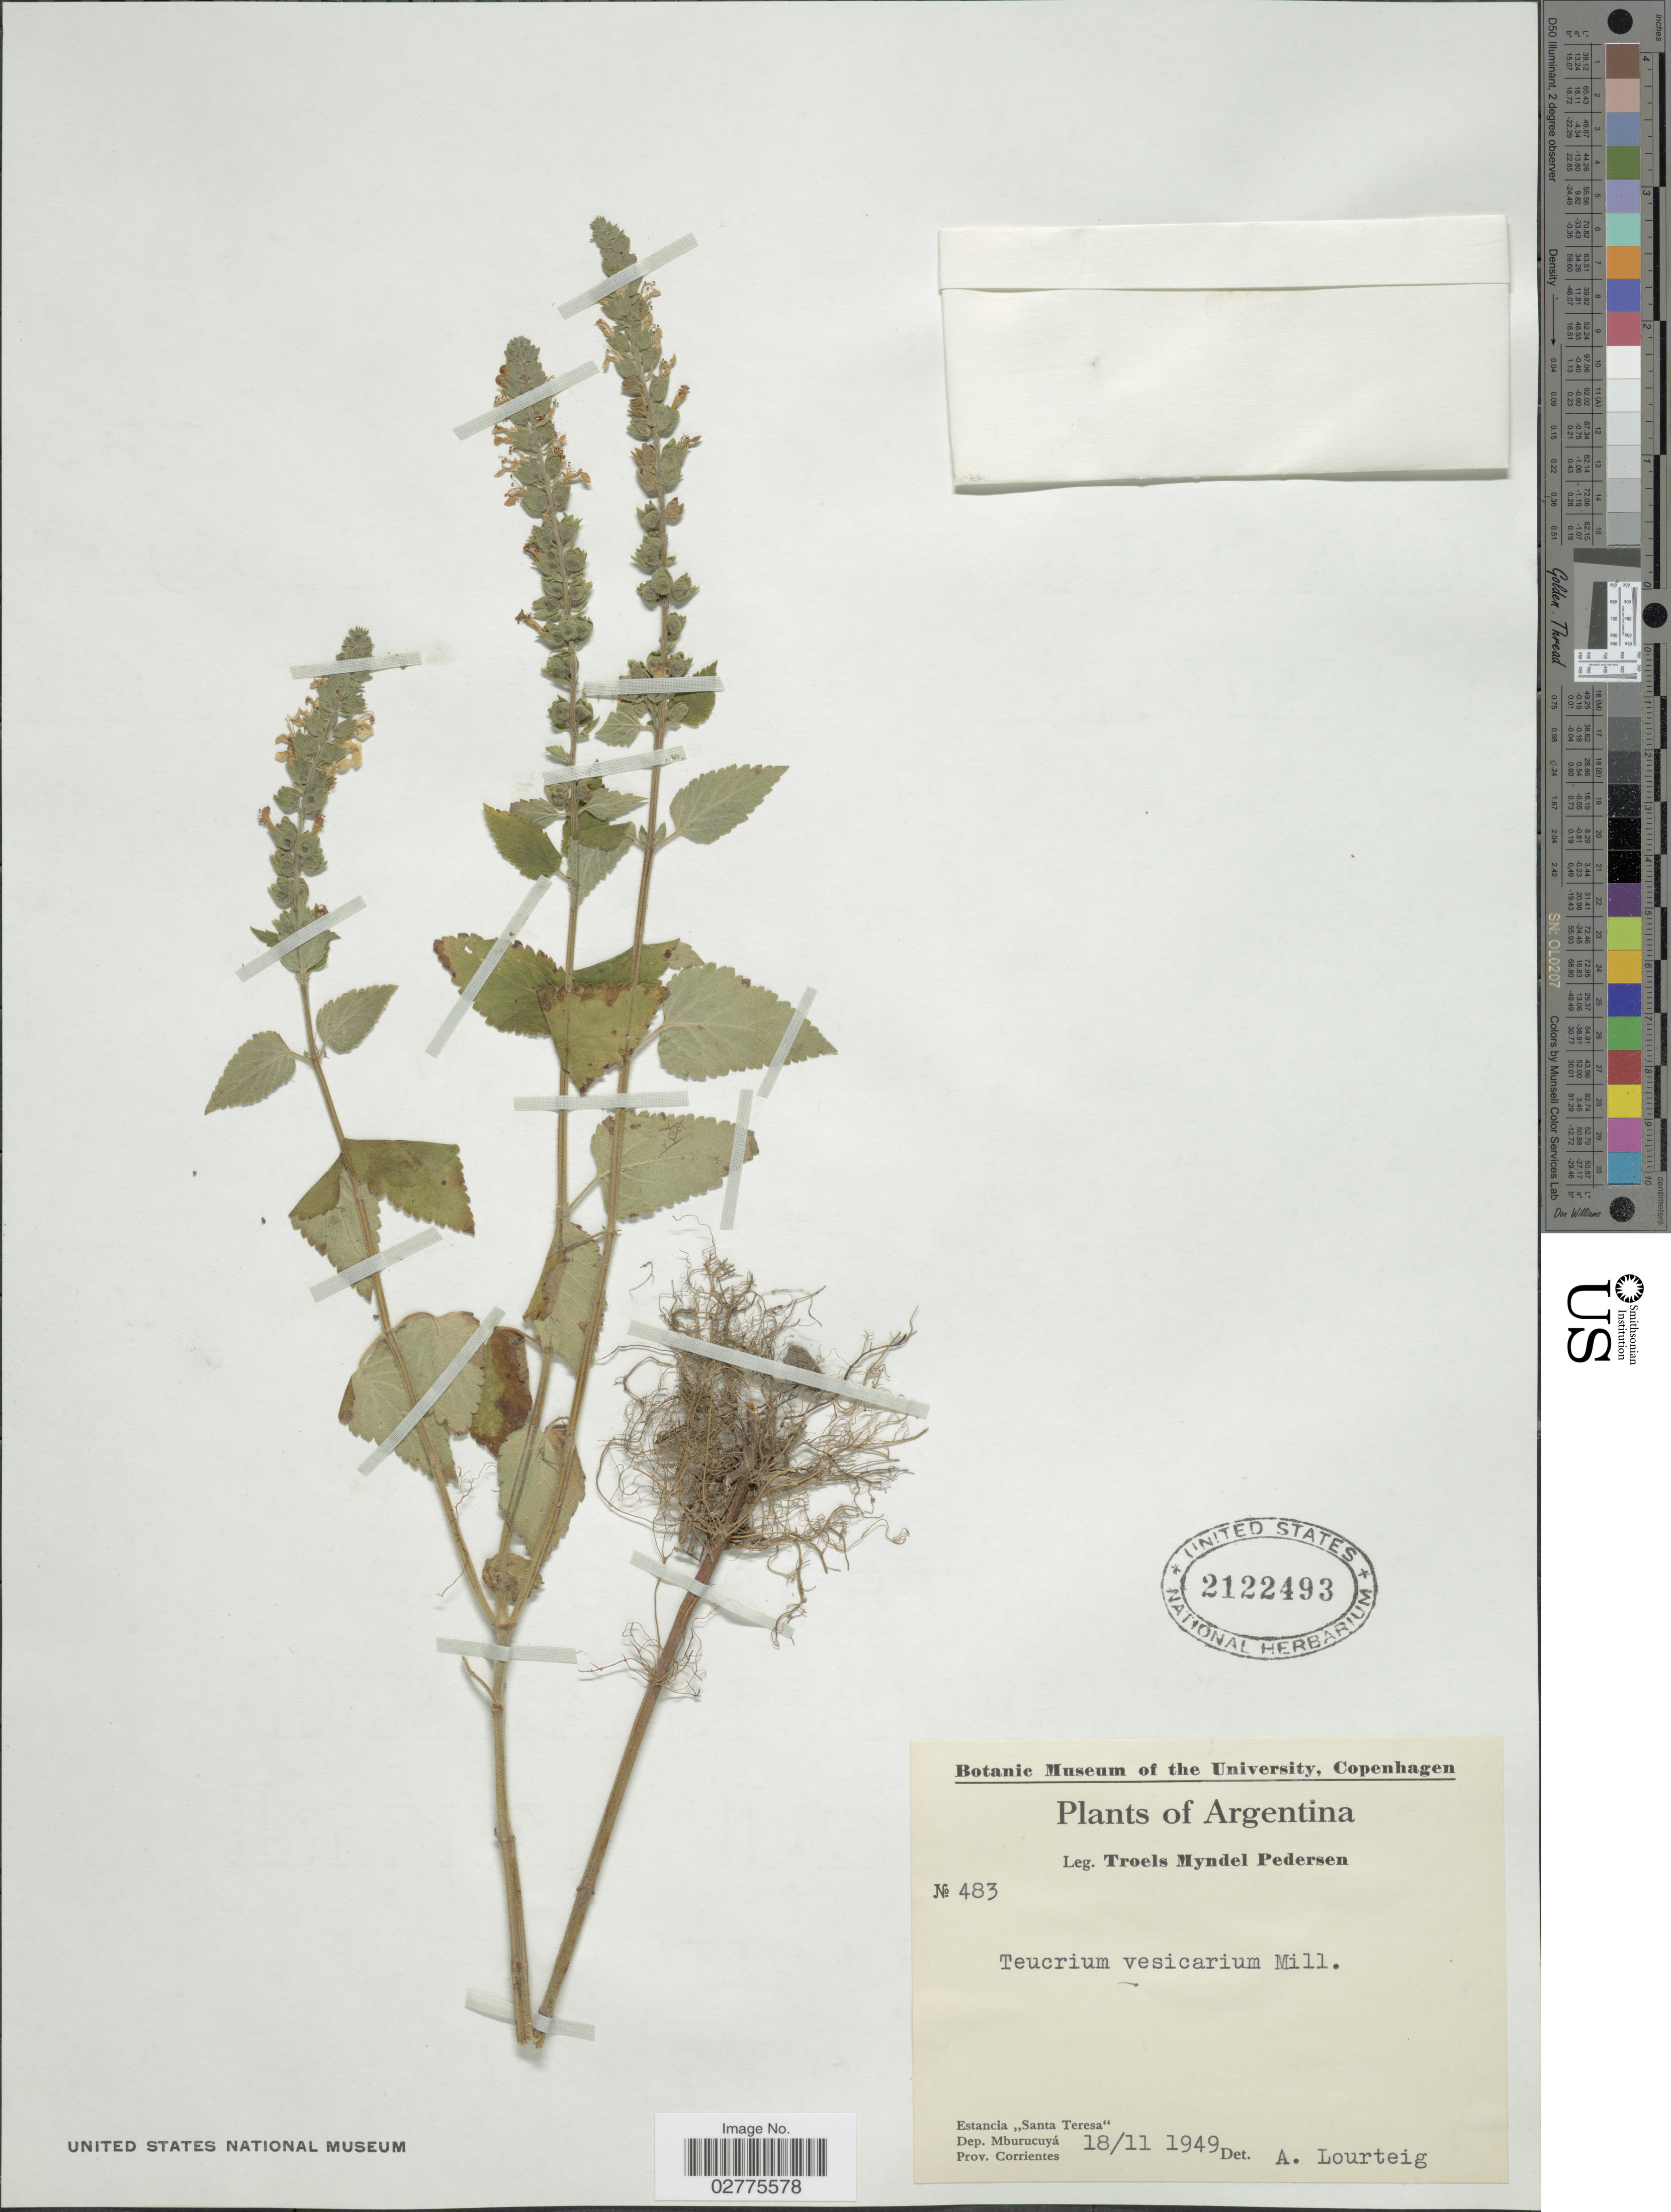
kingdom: Plantae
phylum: Tracheophyta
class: Magnoliopsida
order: Lamiales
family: Lamiaceae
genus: Teucrium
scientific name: Teucrium vesicarium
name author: Mill.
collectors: T. Pederson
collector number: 483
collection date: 1949-11-18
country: Argentina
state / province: Corrientes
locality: Estancia "Santa Teresa", Dep. Mburucuyá.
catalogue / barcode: US 2122493